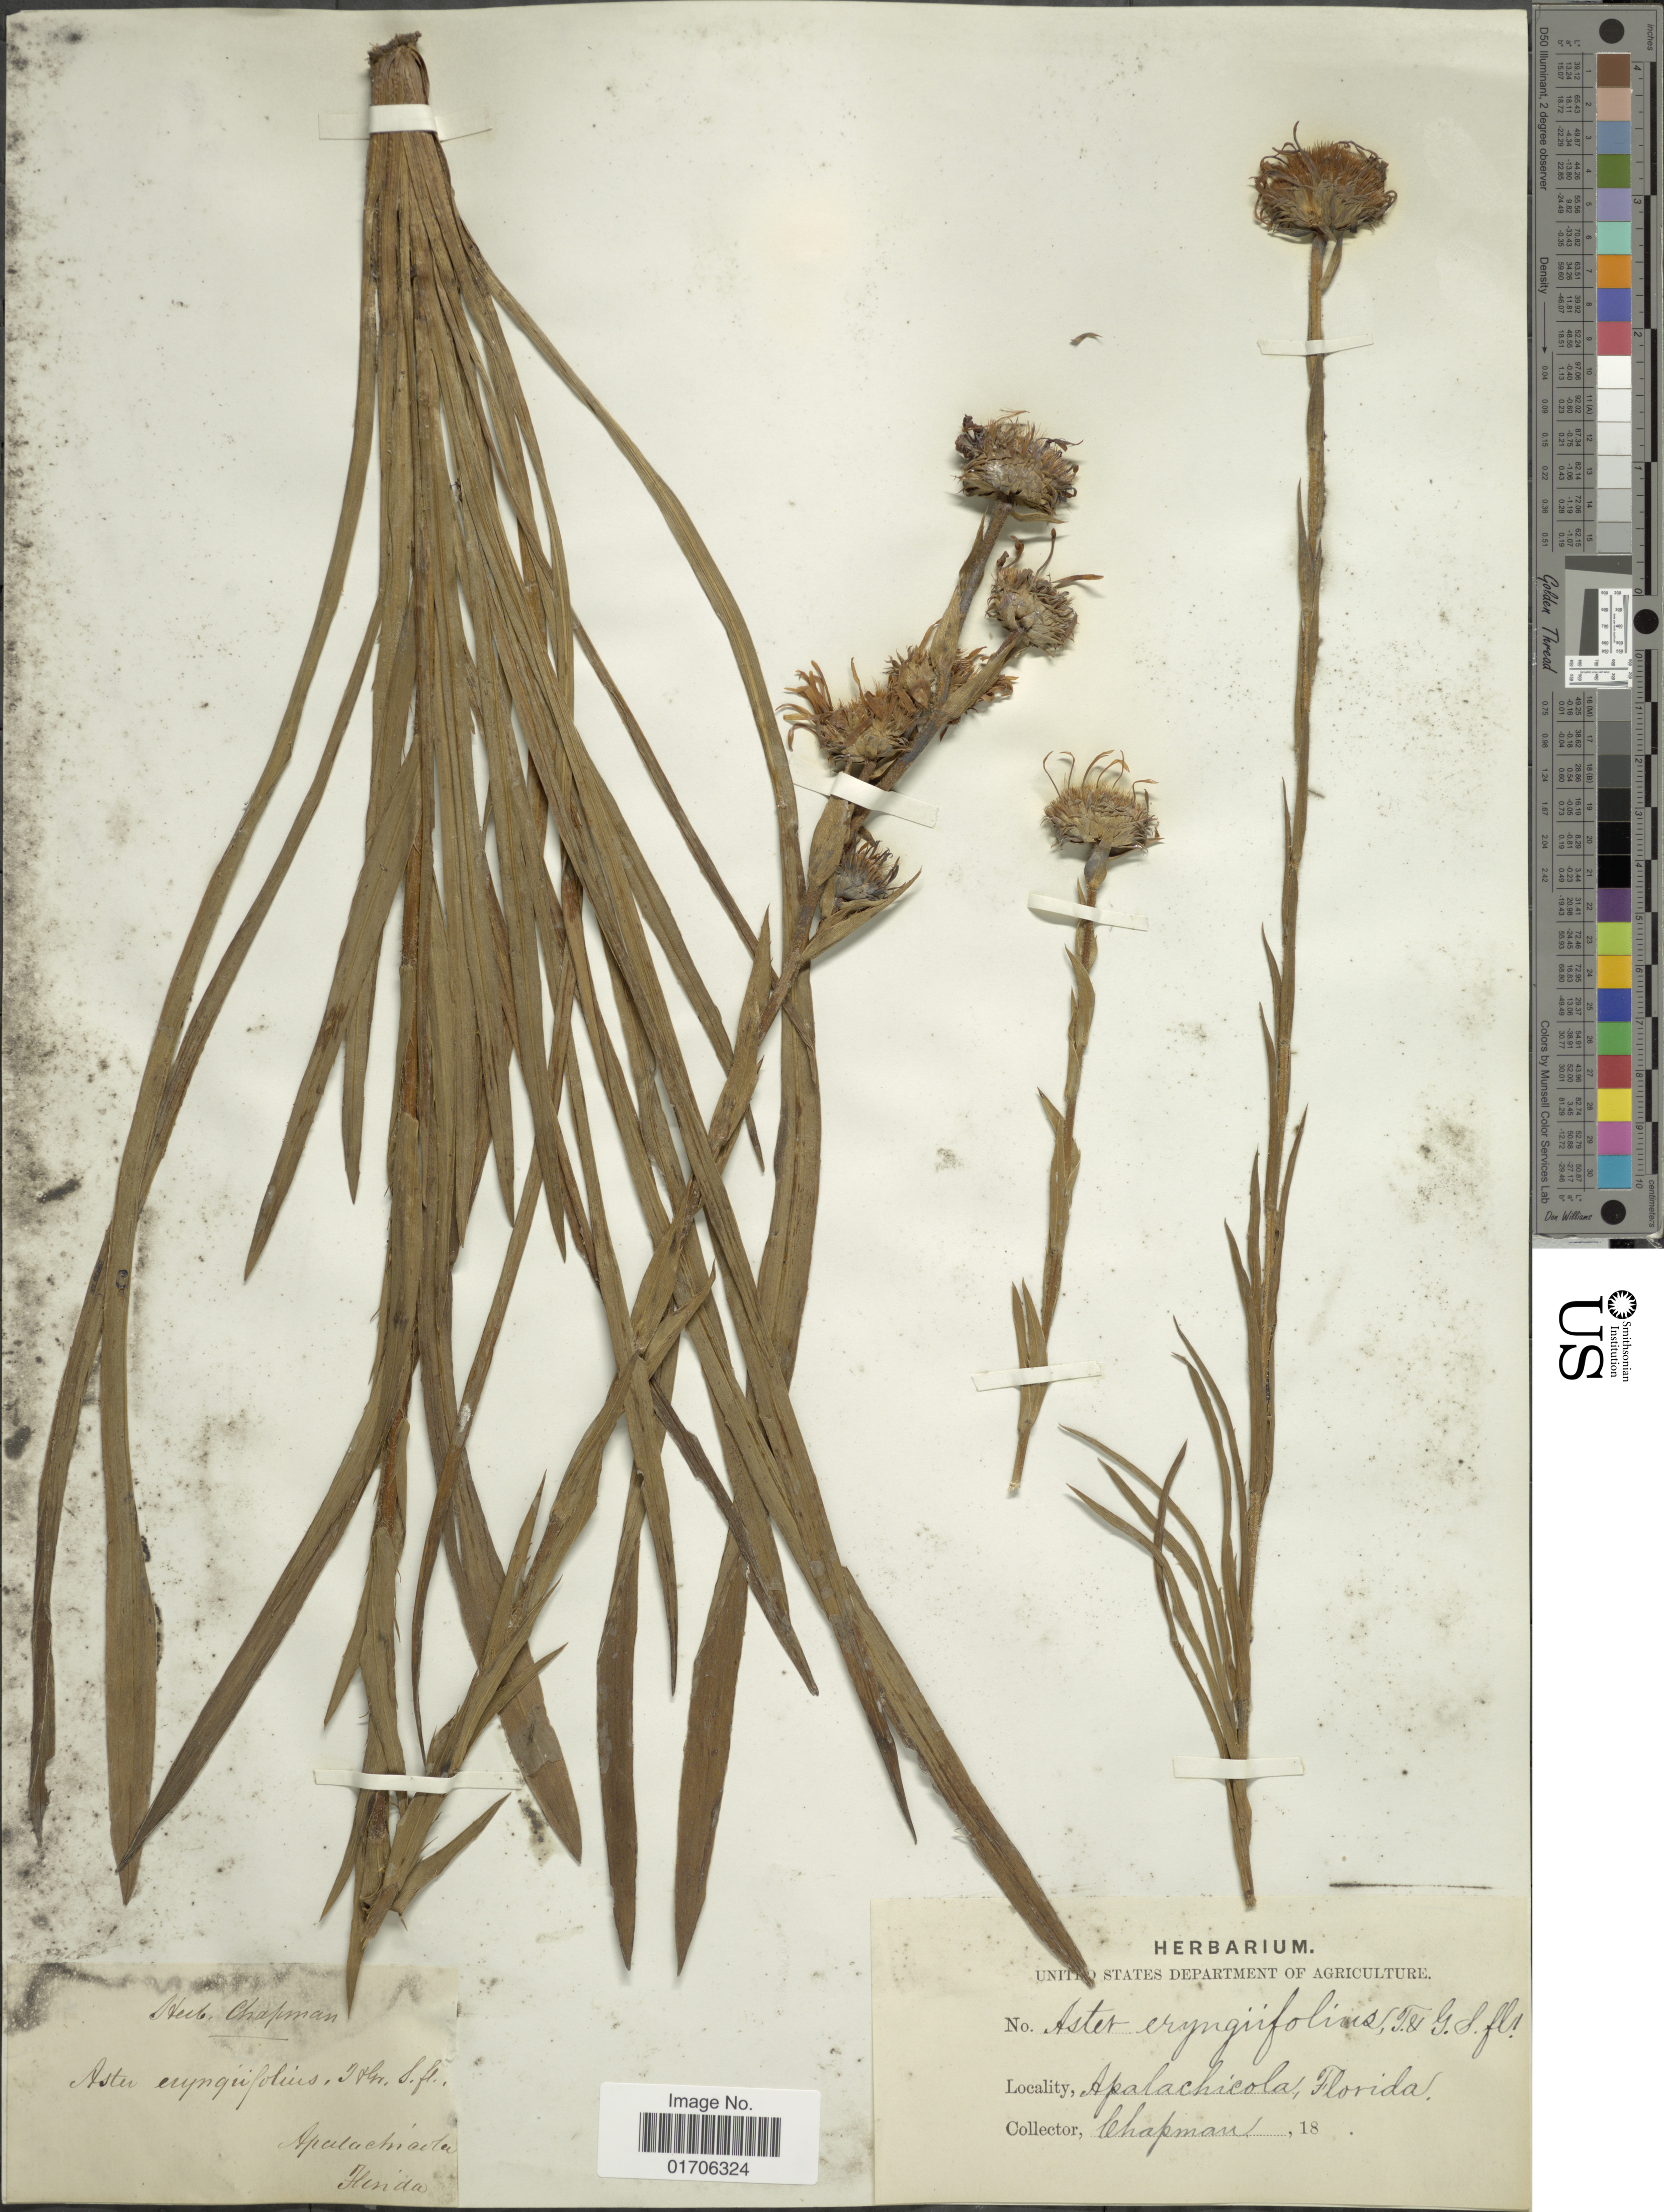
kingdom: Plantae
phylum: Tracheophyta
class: Magnoliopsida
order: Asterales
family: Asteraceae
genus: Eurybia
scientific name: Eurybia eryngiifolia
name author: (Torr. & A. Gray) G.L. Nesom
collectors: A. Chapman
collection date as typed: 18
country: United States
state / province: Florida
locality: Apalachicola, Florida.